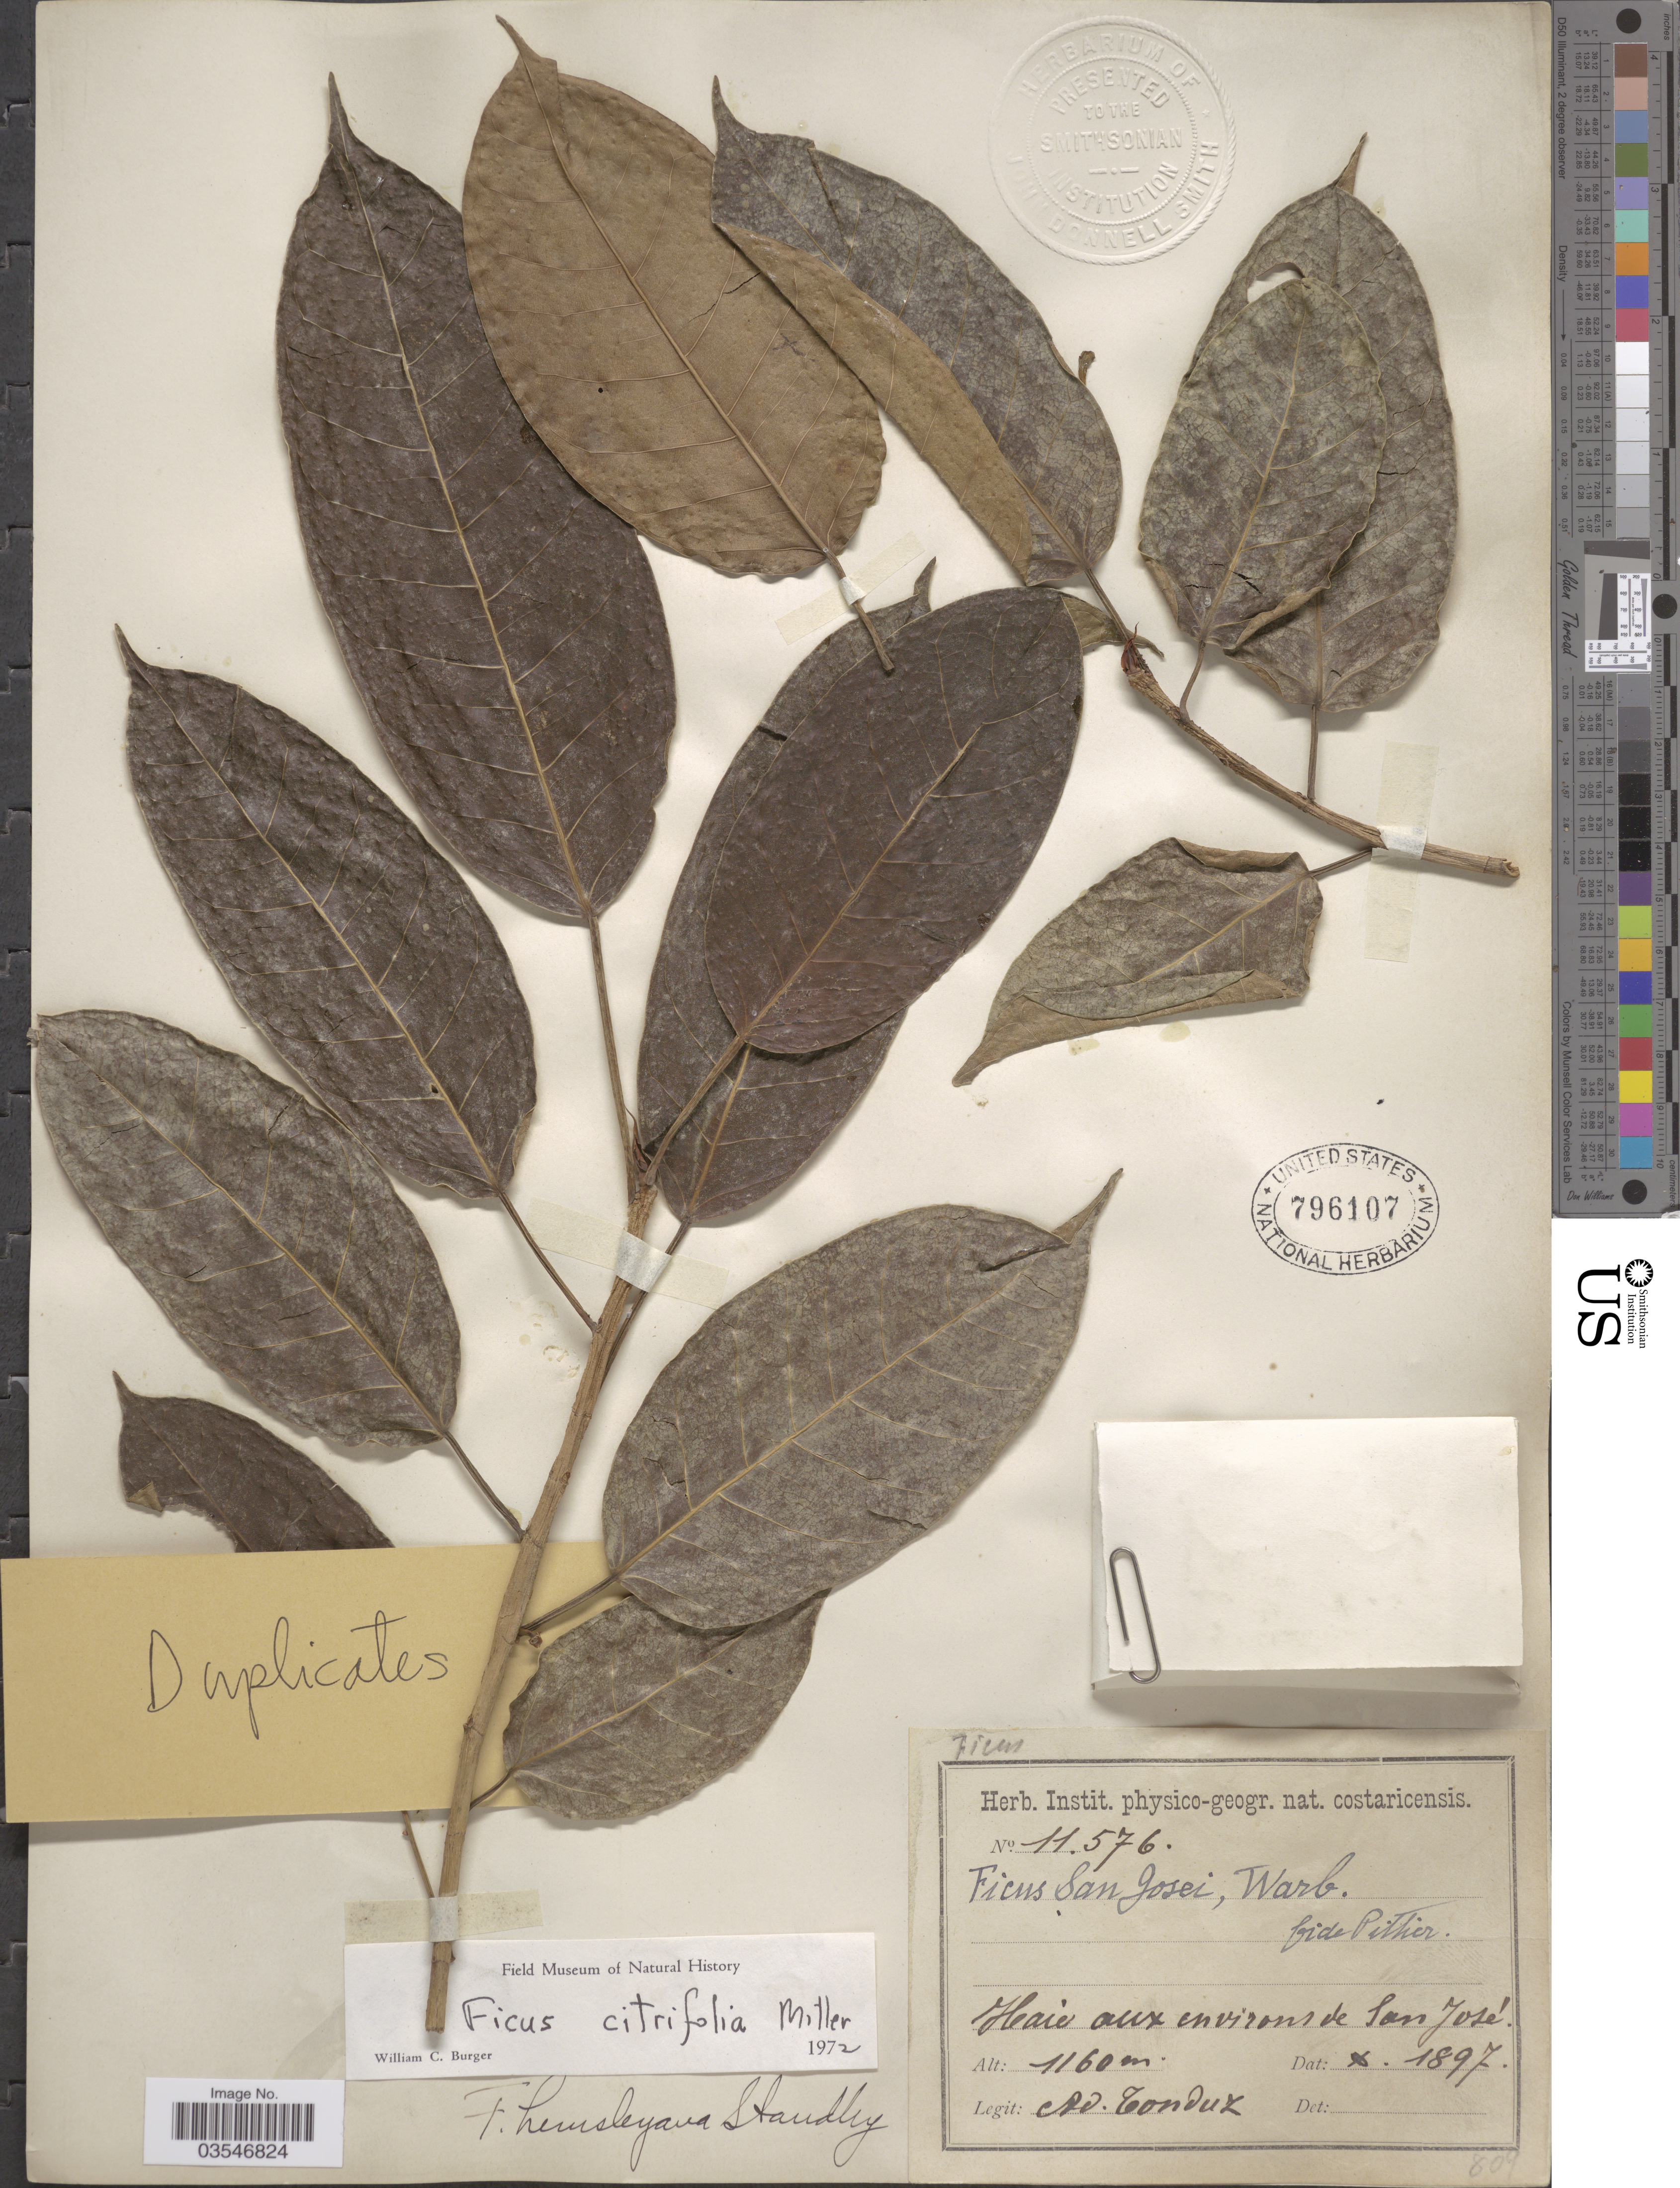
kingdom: Plantae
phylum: Tracheophyta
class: Magnoliopsida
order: Rosales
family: Moraceae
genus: Ficus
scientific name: Ficus citrifolia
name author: Mill.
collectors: A. Tonduz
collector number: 11576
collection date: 1897-10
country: Costa Rica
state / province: San José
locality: Haies aux environs de San José.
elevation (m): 1160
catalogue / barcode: US 796107